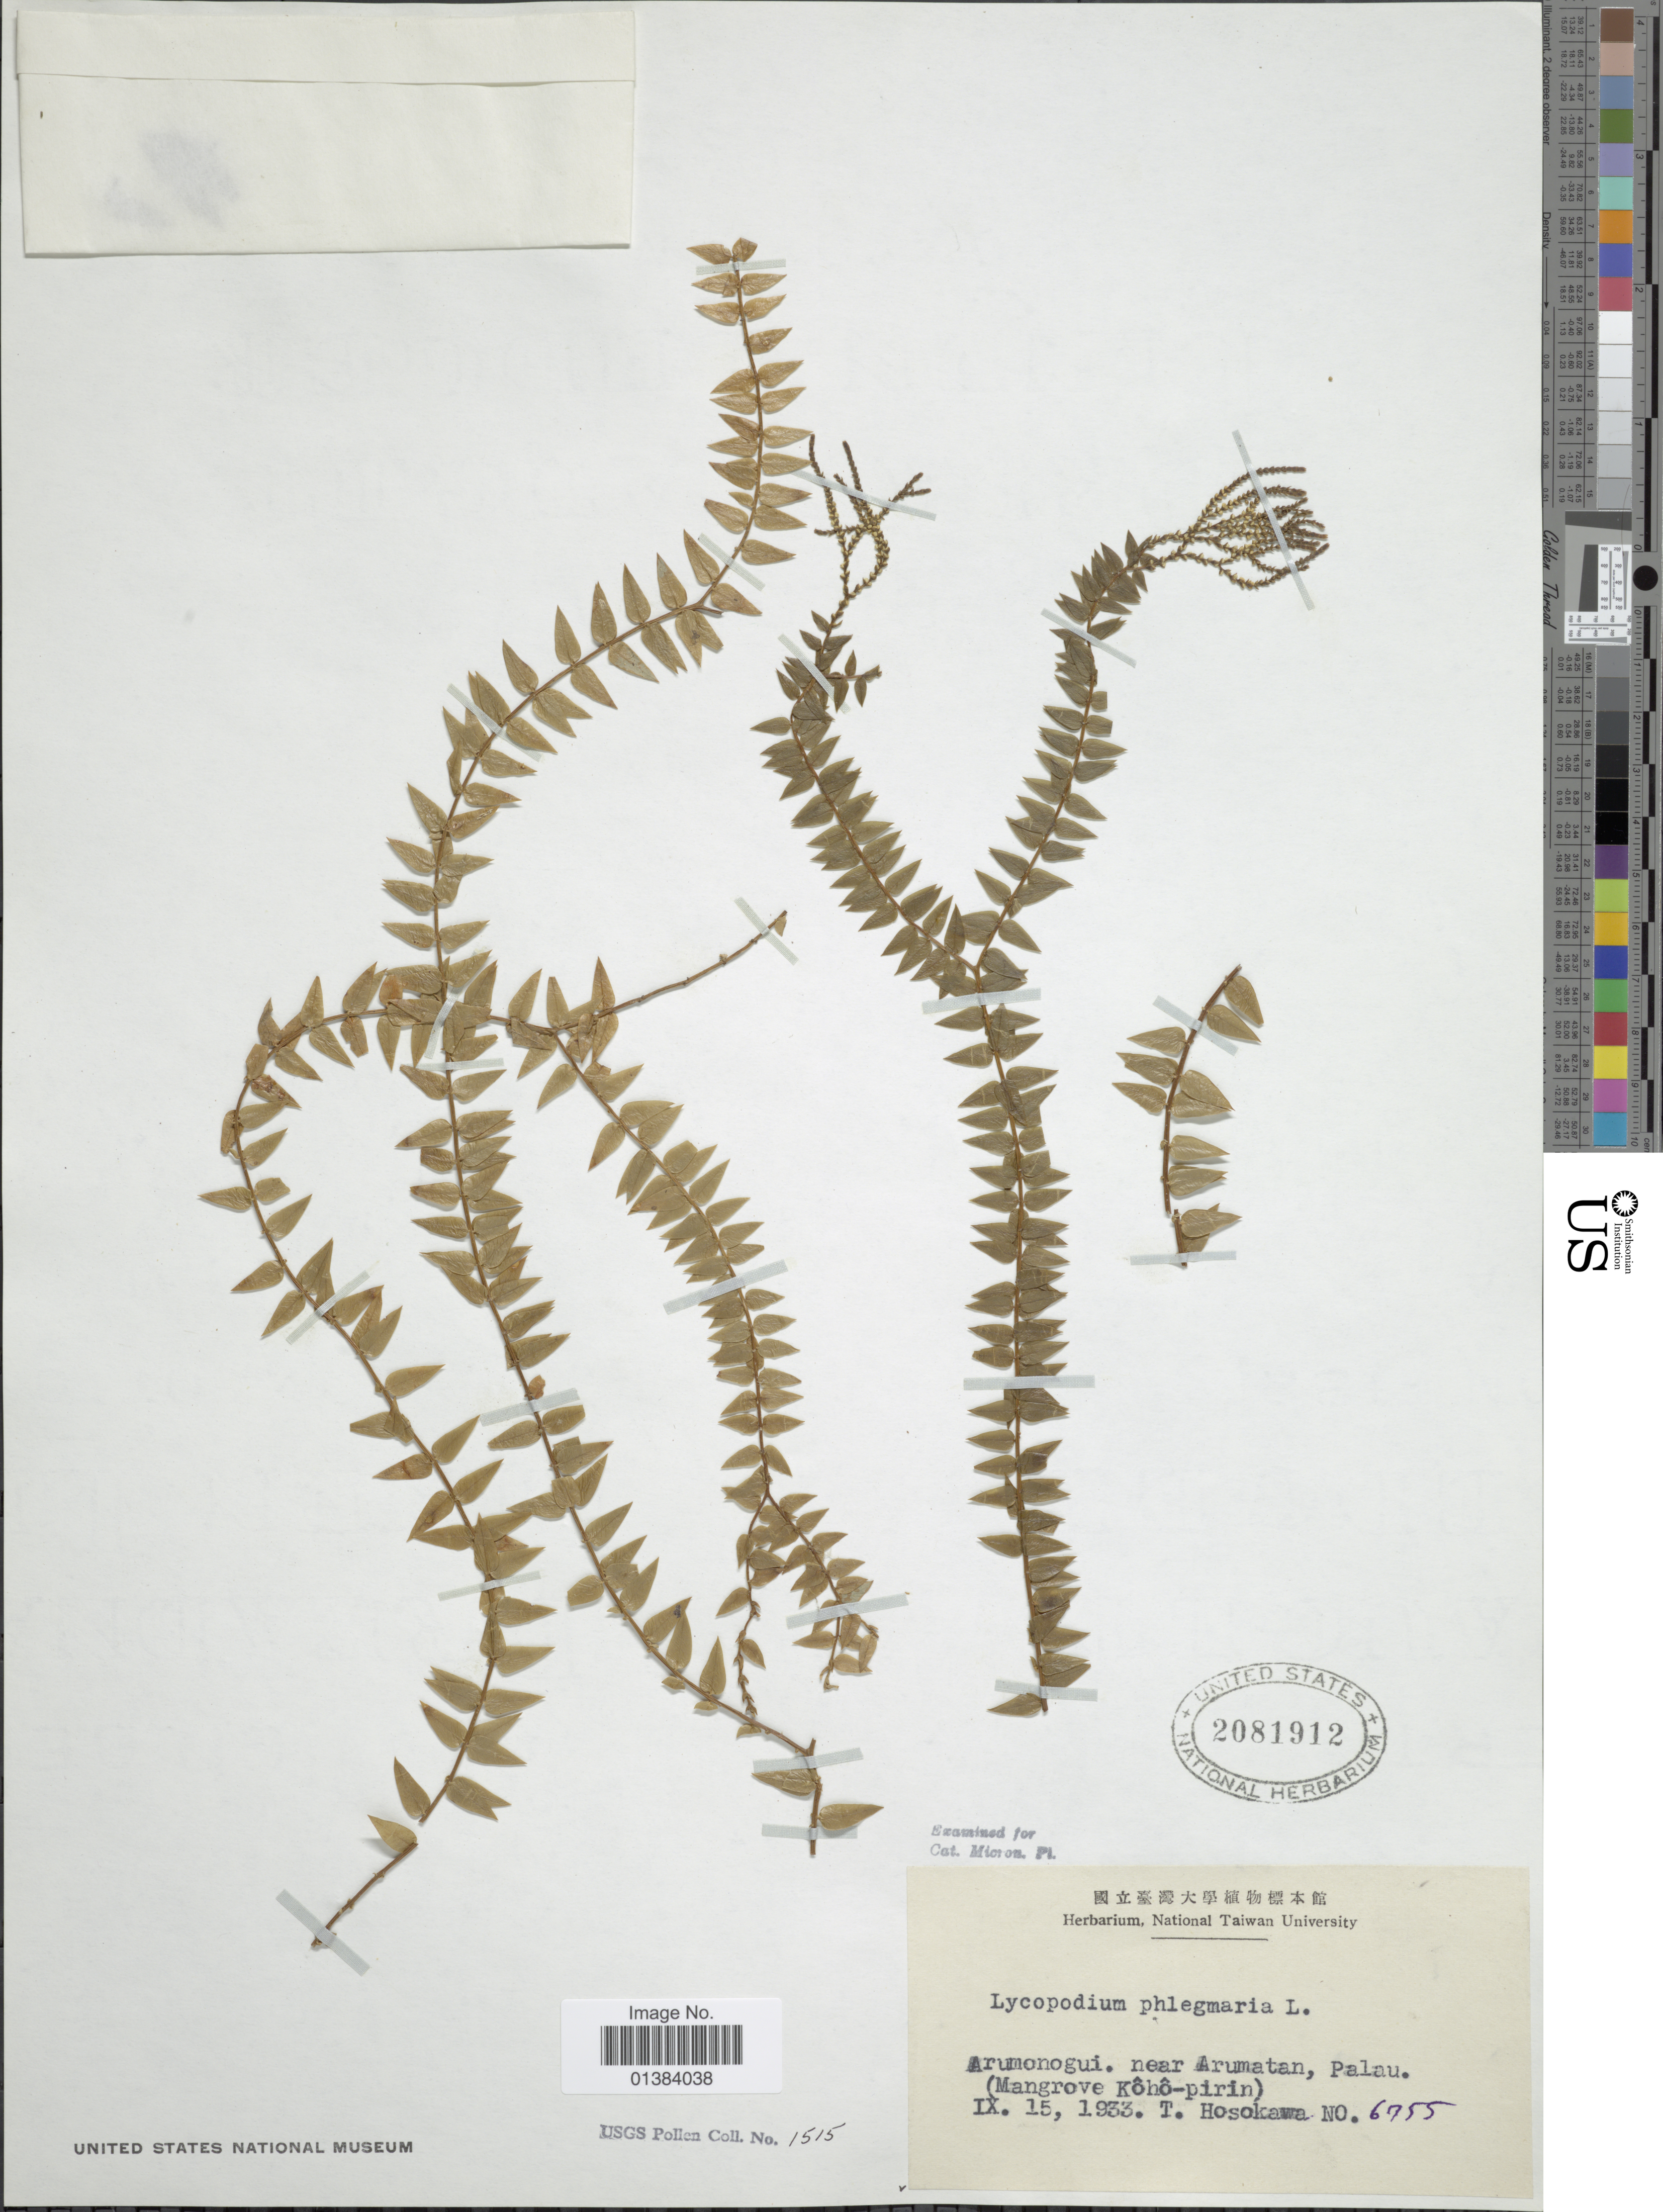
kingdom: Plantae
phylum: Tracheophyta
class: Lycopodiopsida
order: Lycopodiales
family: Lycopodiaceae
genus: Phlegmariurus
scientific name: Phlegmariurus phlegmaria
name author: (L.) Holub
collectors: T. Hosokawa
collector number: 6755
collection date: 1933-09-15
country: Palau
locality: Arumonogui, near Arumatan (Mangrove Koho-pirin).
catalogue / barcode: US 2081912